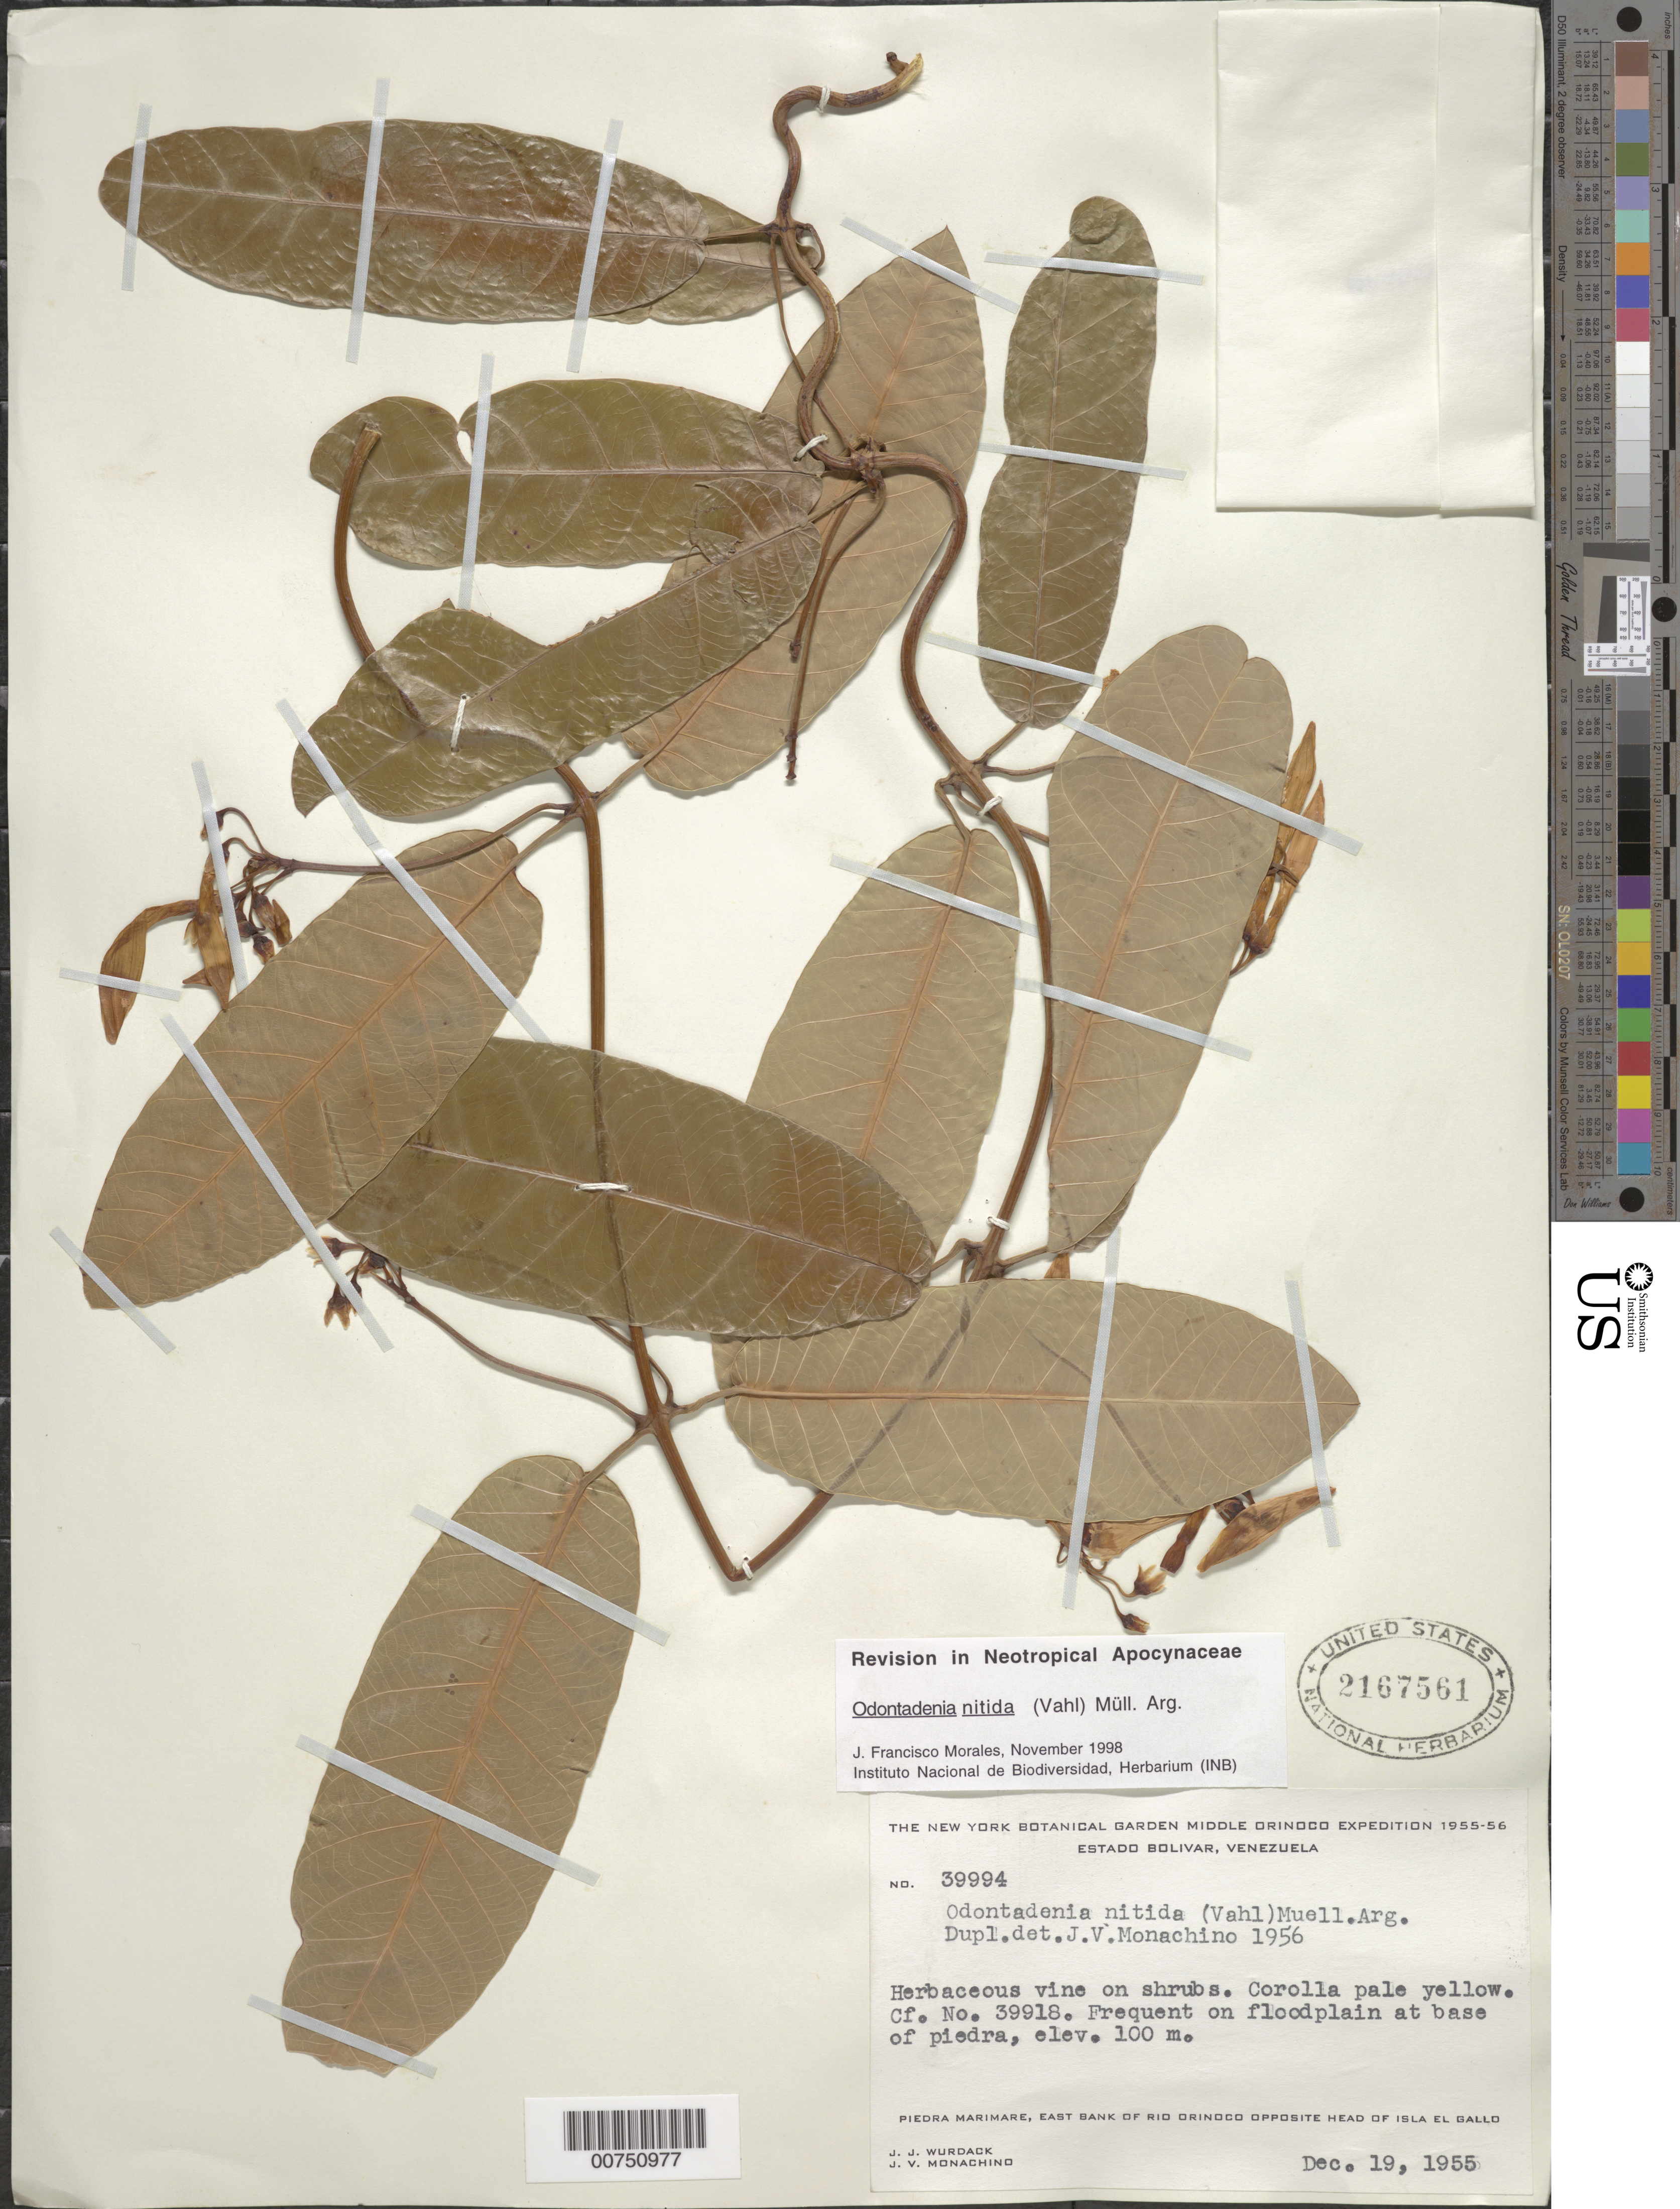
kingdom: Plantae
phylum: Tracheophyta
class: Magnoliopsida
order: Gentianales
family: Apocynaceae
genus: Odontadenia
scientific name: Odontadenia nitida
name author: (Vahl) Müll. Arg.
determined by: Morales, J. F.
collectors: J. J. Wurdack & J. V. Monachino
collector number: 39994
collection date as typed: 19-Dec-55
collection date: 1955-12-19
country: Venezuela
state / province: Bolívar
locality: Piedra Marimare, E bank of Río Orinoco, opposite head of Isla el Gallo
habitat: Floodplain at base of piedra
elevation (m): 100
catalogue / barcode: US 2167561